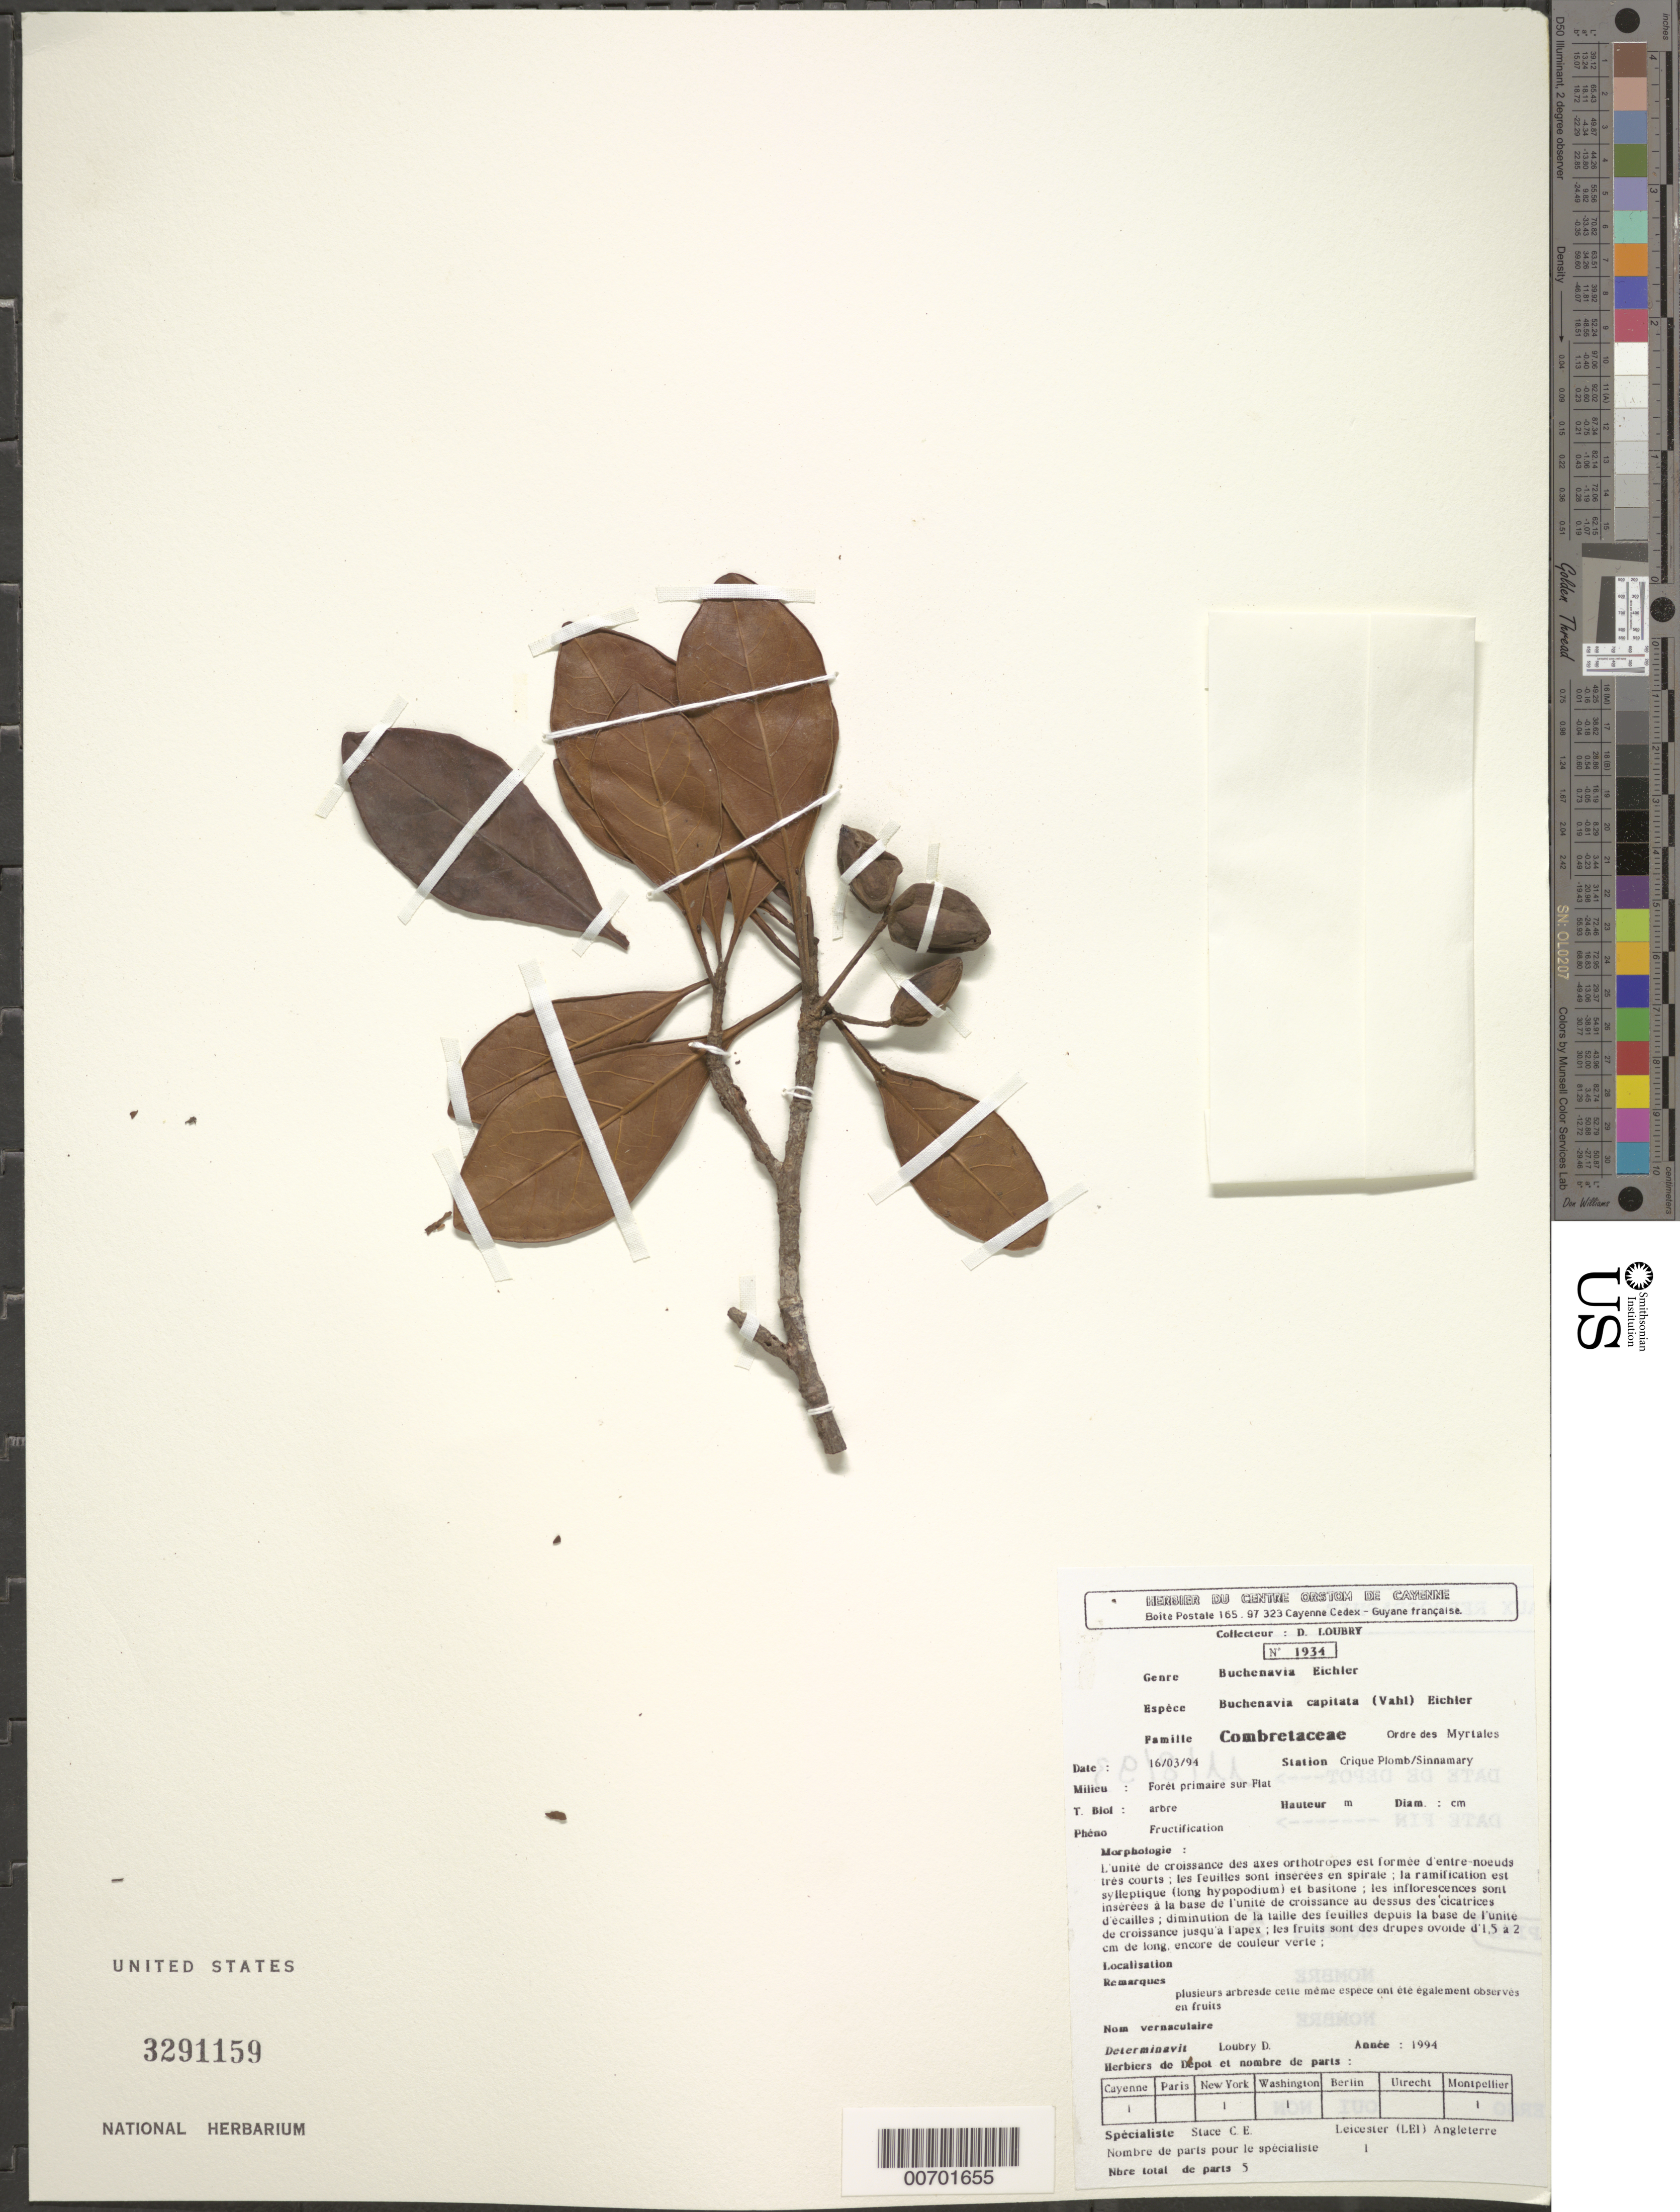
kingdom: Plantae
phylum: Tracheophyta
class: Magnoliopsida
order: Myrtales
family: Combretaceae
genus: Terminalia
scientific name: Terminalia tetraphylla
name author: (Aubl.) Gere & Boatwr.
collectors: D. Loubry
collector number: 1934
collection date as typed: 16-Mar-94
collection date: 1994-03-16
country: French Guiana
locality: Crique Plomb, Bassin du Sinnamary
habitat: Primary forest on flatland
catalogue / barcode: US 3291159